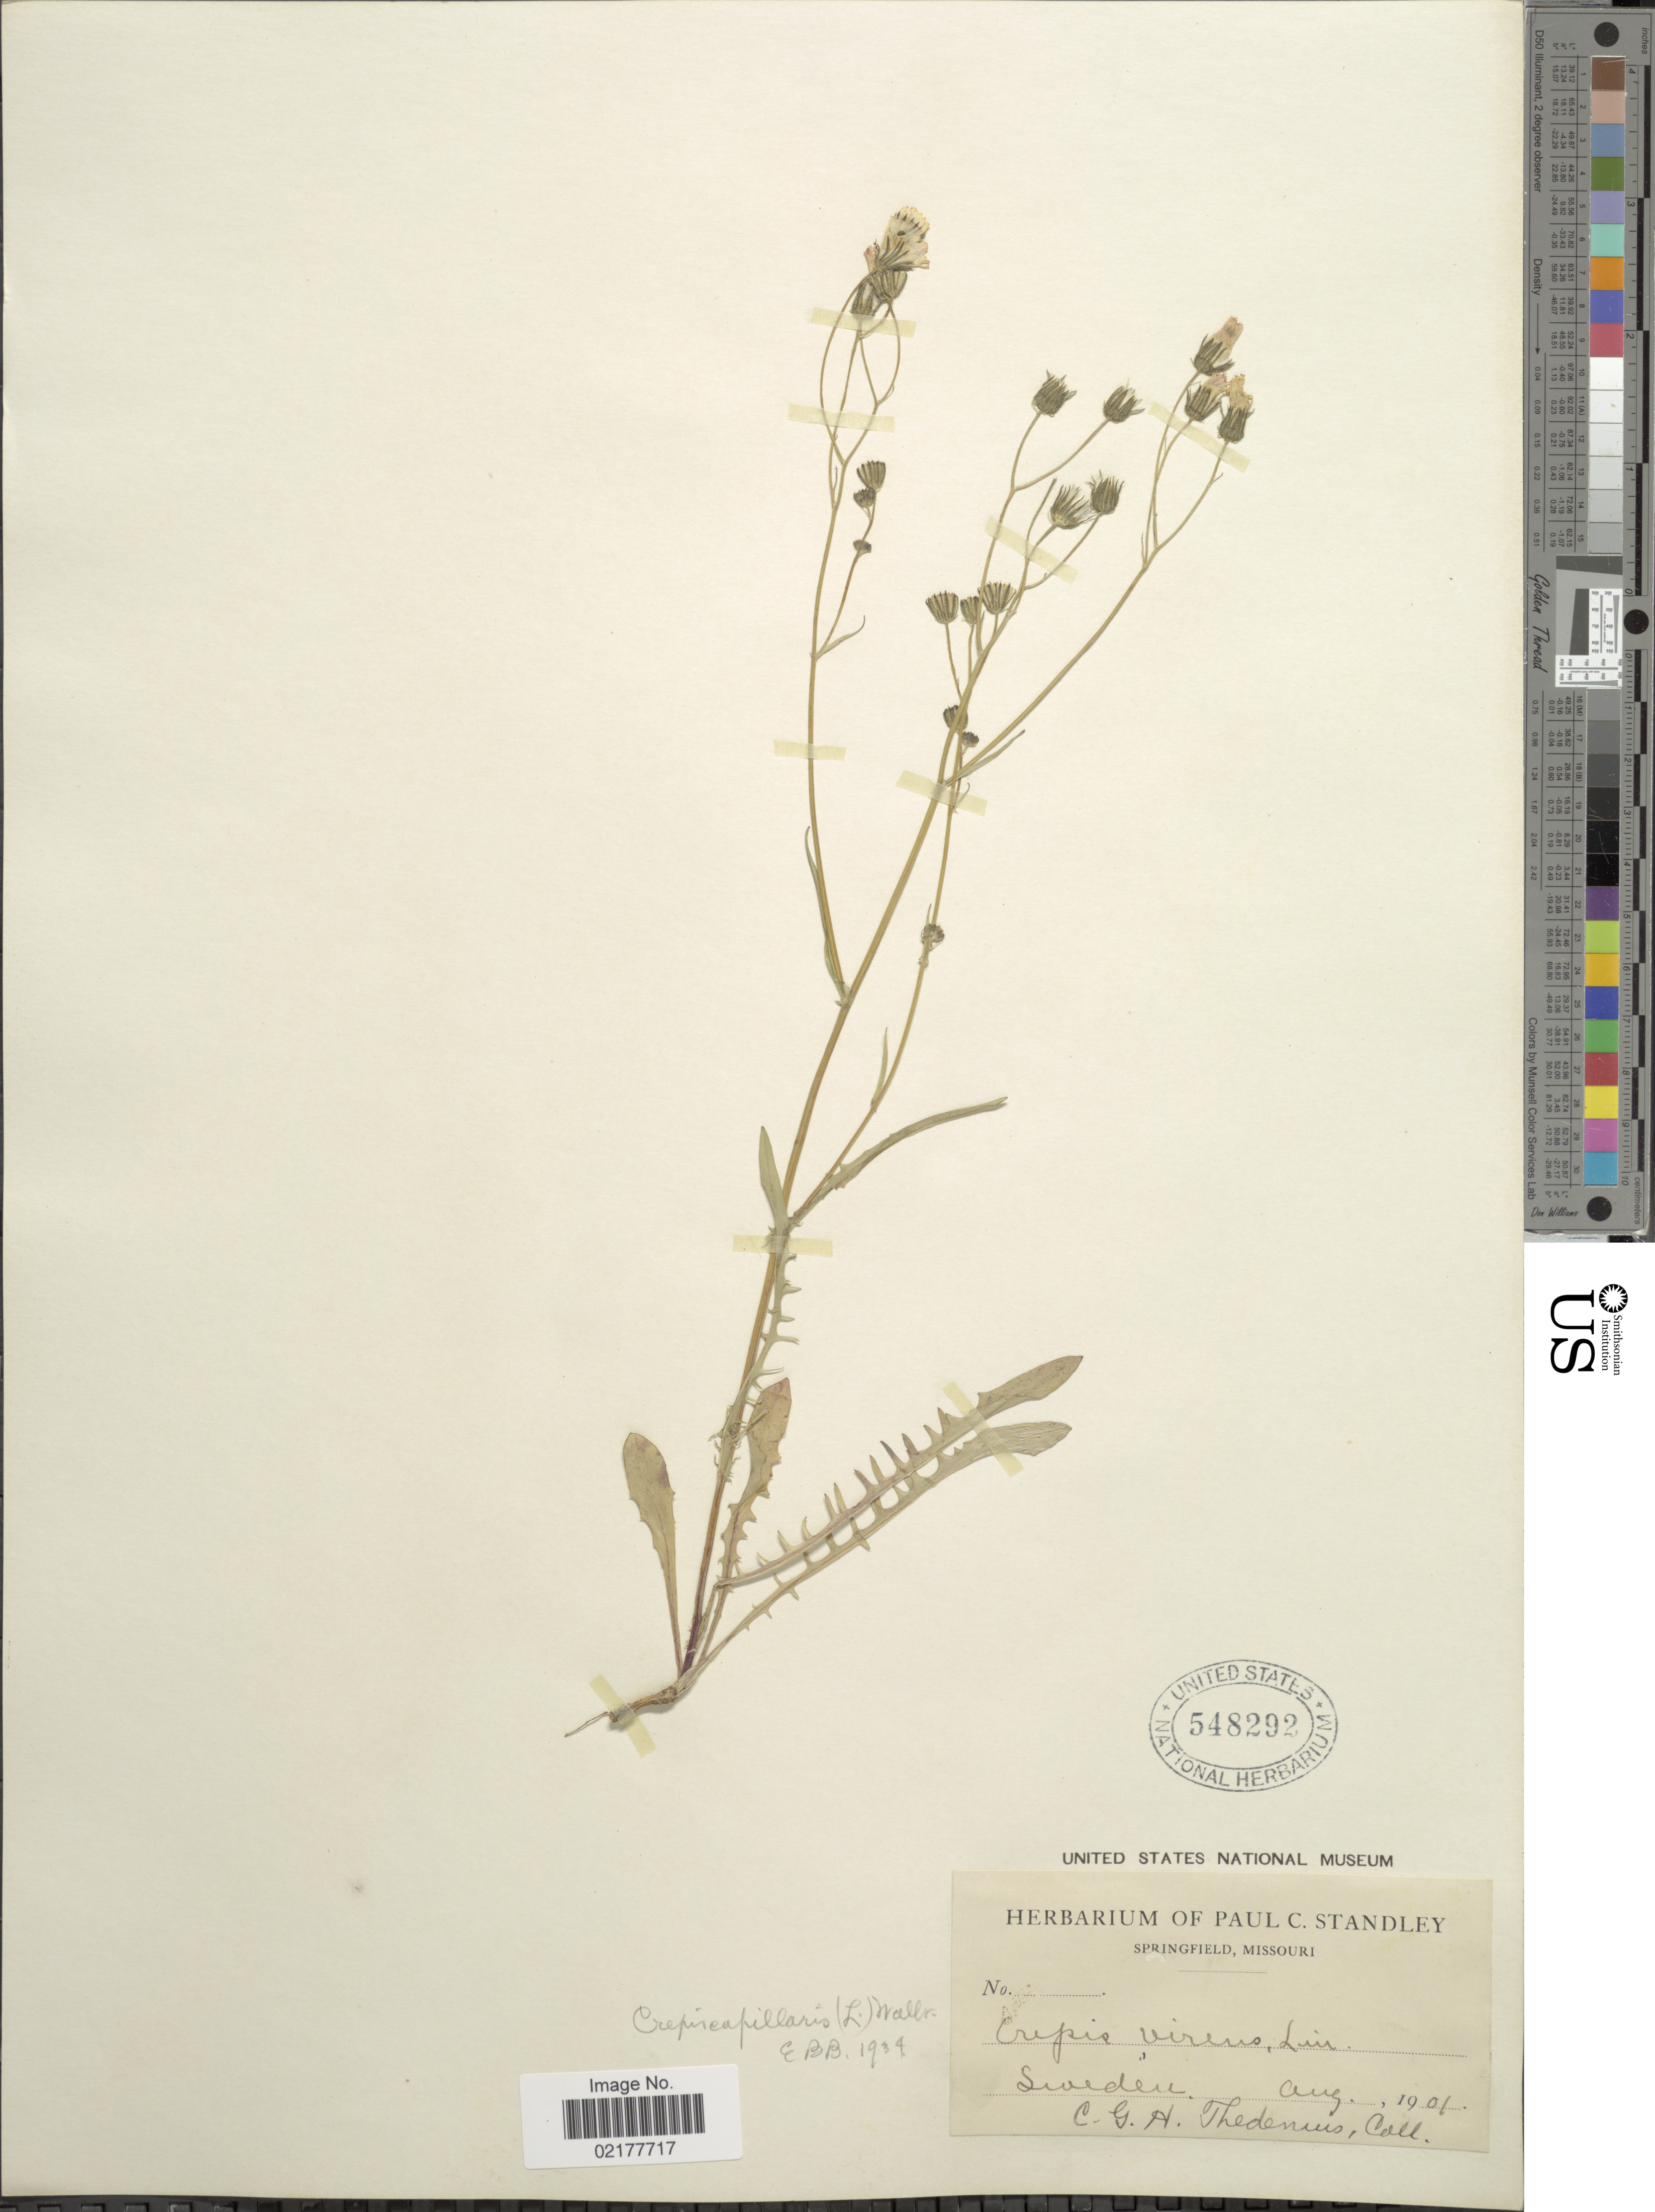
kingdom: Plantae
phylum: Tracheophyta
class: Magnoliopsida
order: Asterales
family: Asteraceae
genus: Crepis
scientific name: Crepis capillaris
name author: (L.) Wallr.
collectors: C. Thedenius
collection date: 1901-08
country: Sweden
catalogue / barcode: US 548292